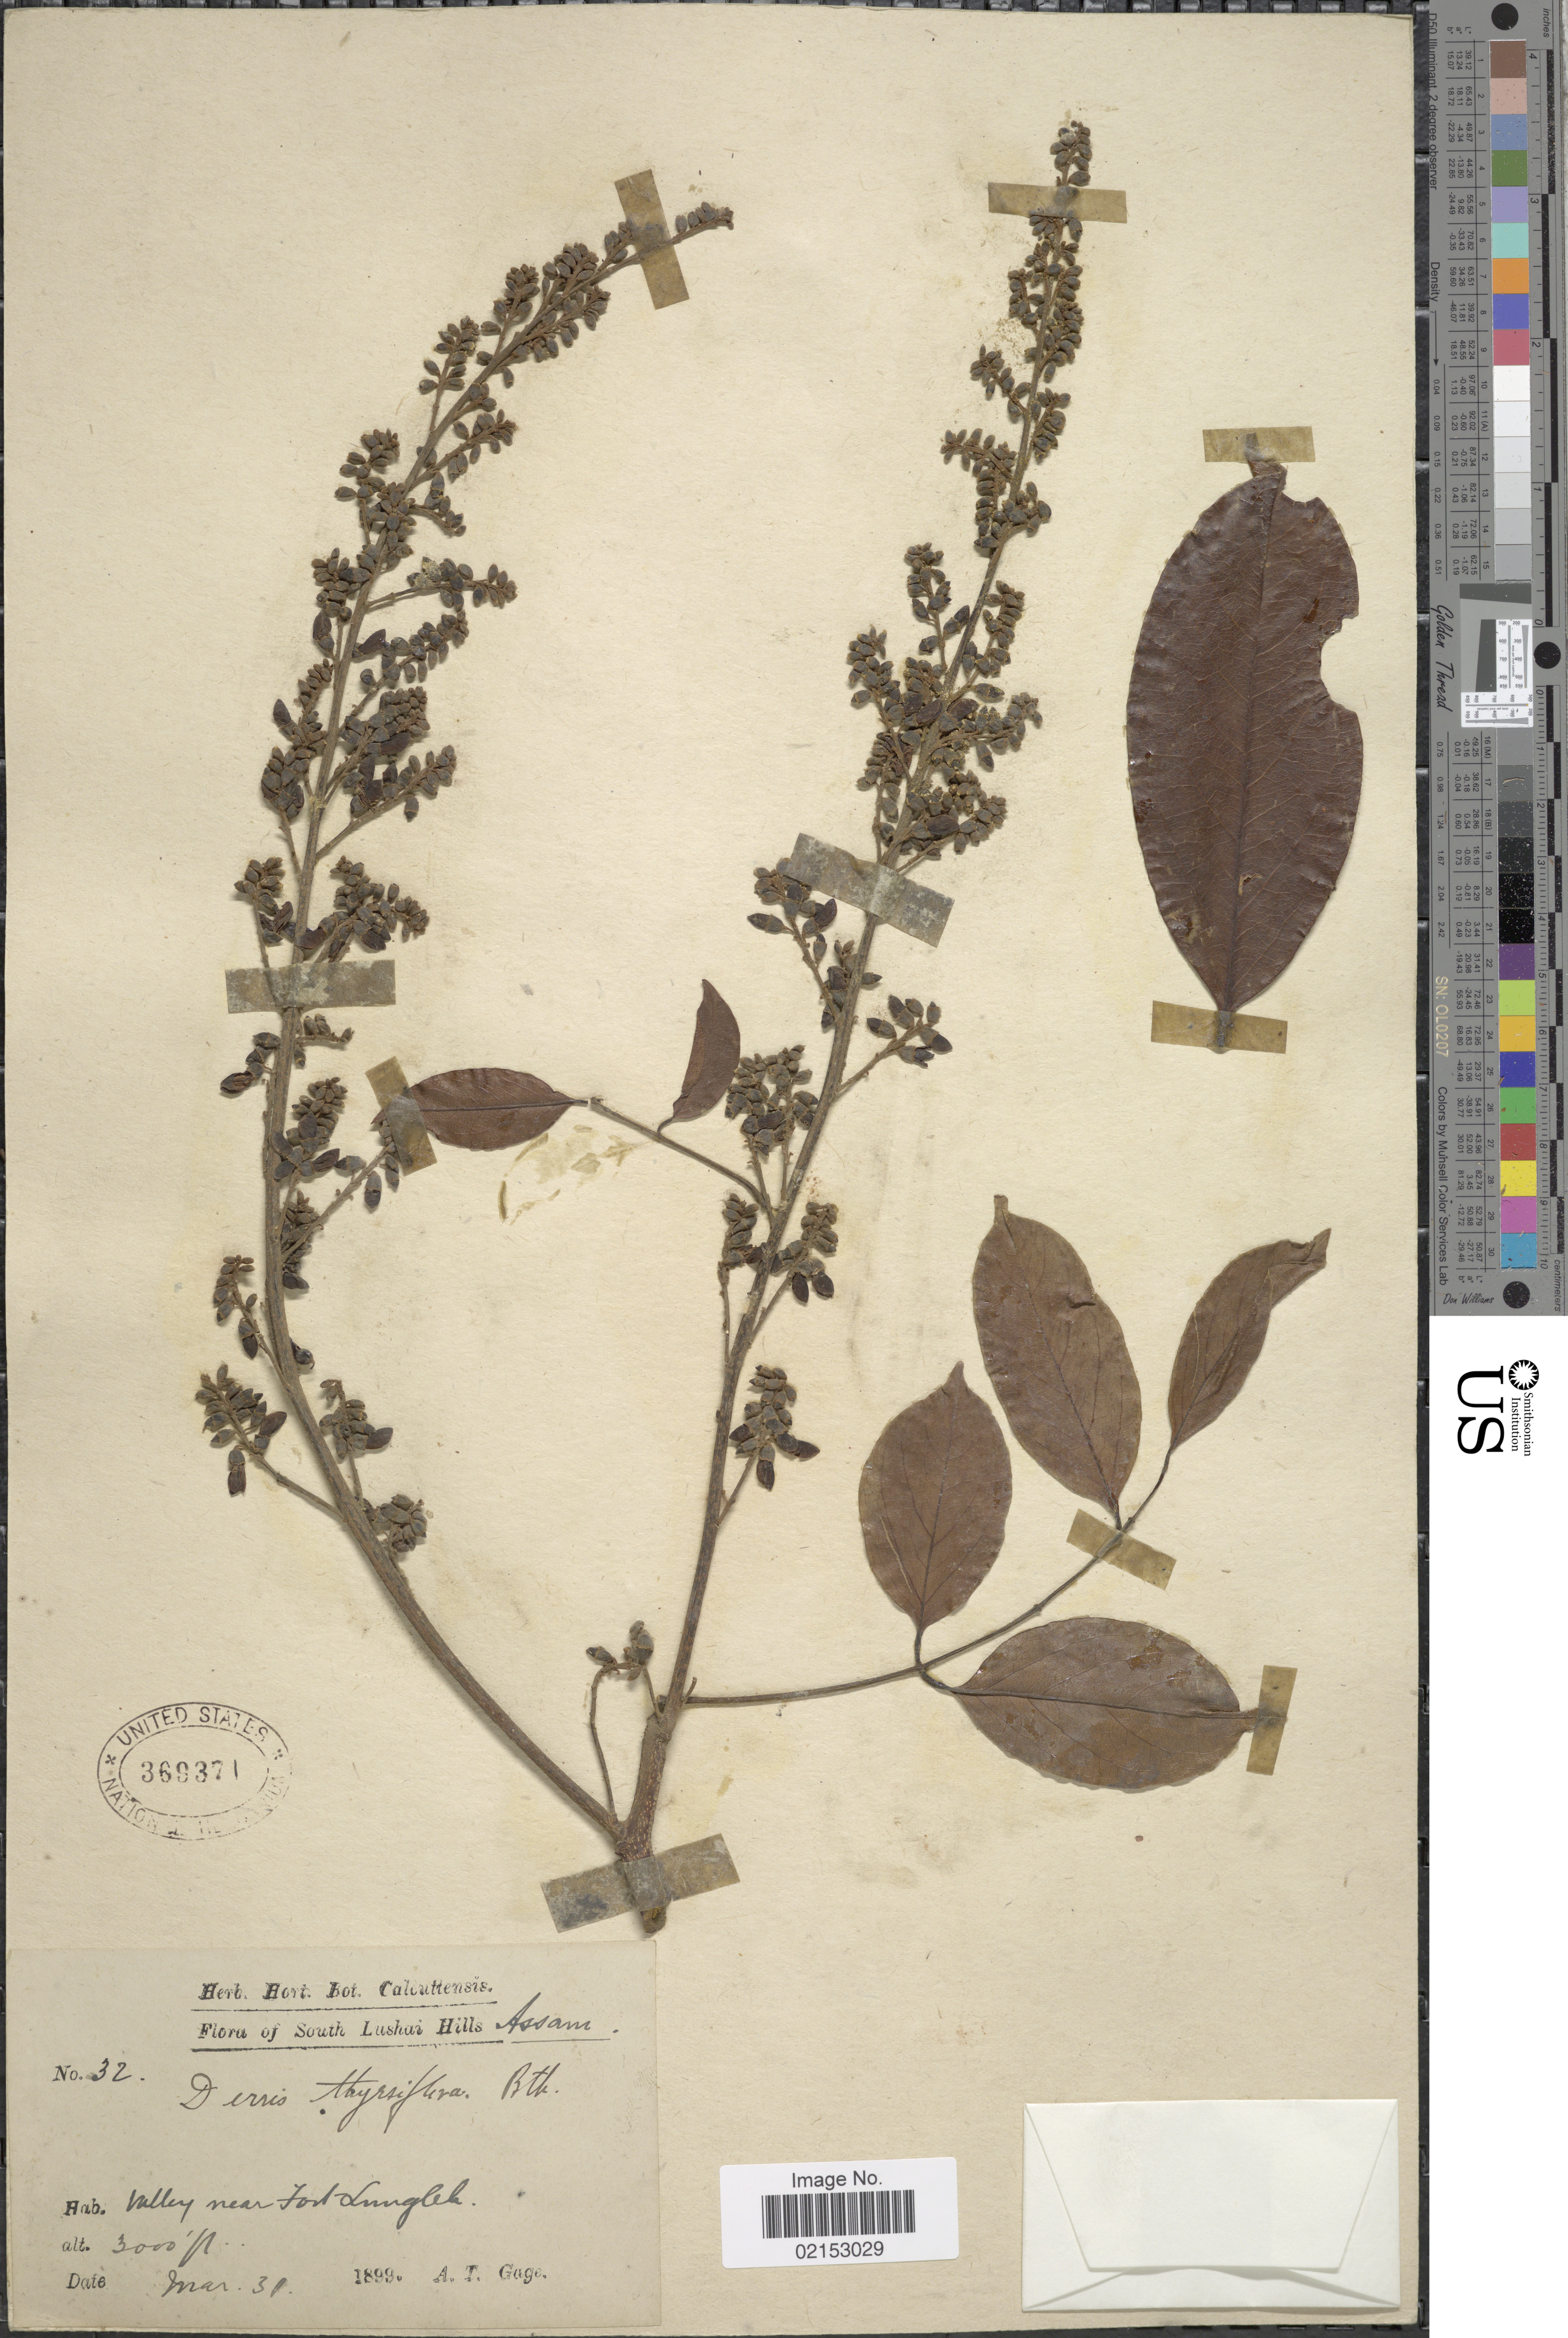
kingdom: Plantae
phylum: Tracheophyta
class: Magnoliopsida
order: Fabales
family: Fabaceae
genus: Aganope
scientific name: Aganope thyrsiflora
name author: (Benth.) Polhill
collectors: A. Gage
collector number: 32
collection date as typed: Transcribed d/m/y: /3/31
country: India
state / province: Mizoram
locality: South Lushai Hills, Valley near Fort Lungleh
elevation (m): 914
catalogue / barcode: US 369371